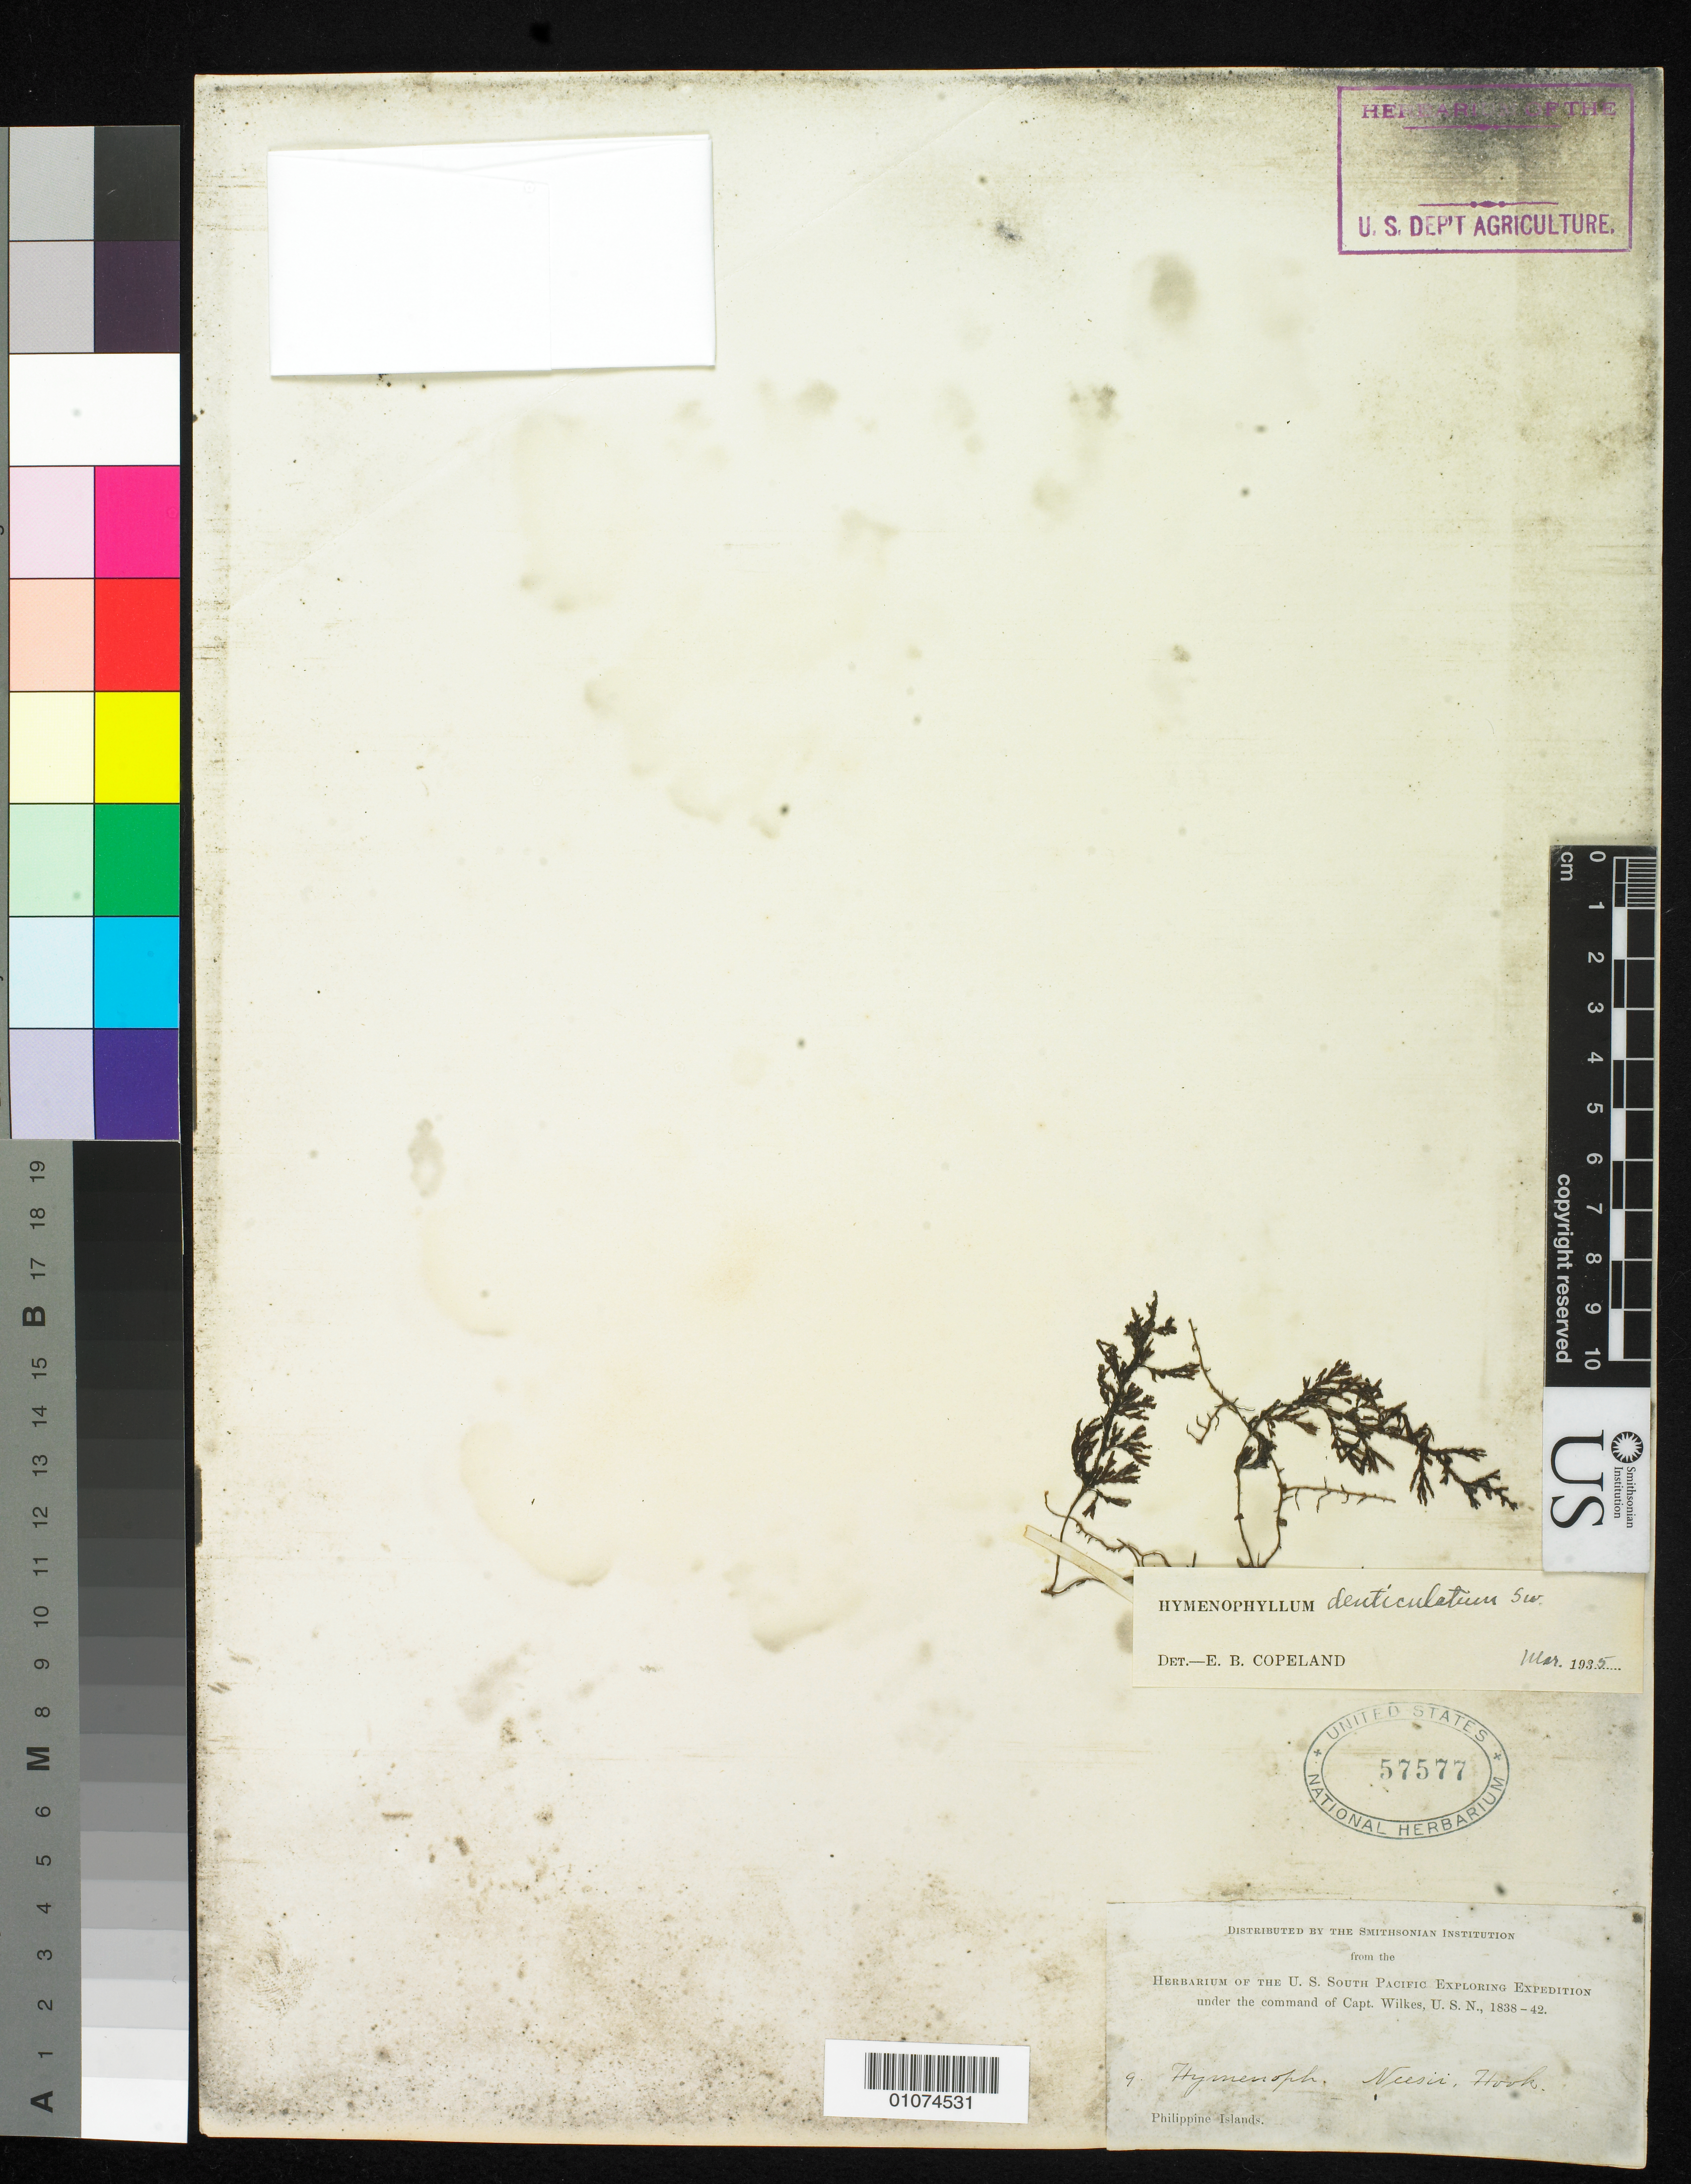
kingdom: Plantae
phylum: Tracheophyta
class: Polypodiopsida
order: Hymenophyllales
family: Hymenophyllaceae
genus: Hymenophyllum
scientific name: Hymenophyllum denticulatum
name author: Sw.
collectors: Wilkes Explor. Exped.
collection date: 1838/1842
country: Philippines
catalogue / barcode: US 57577